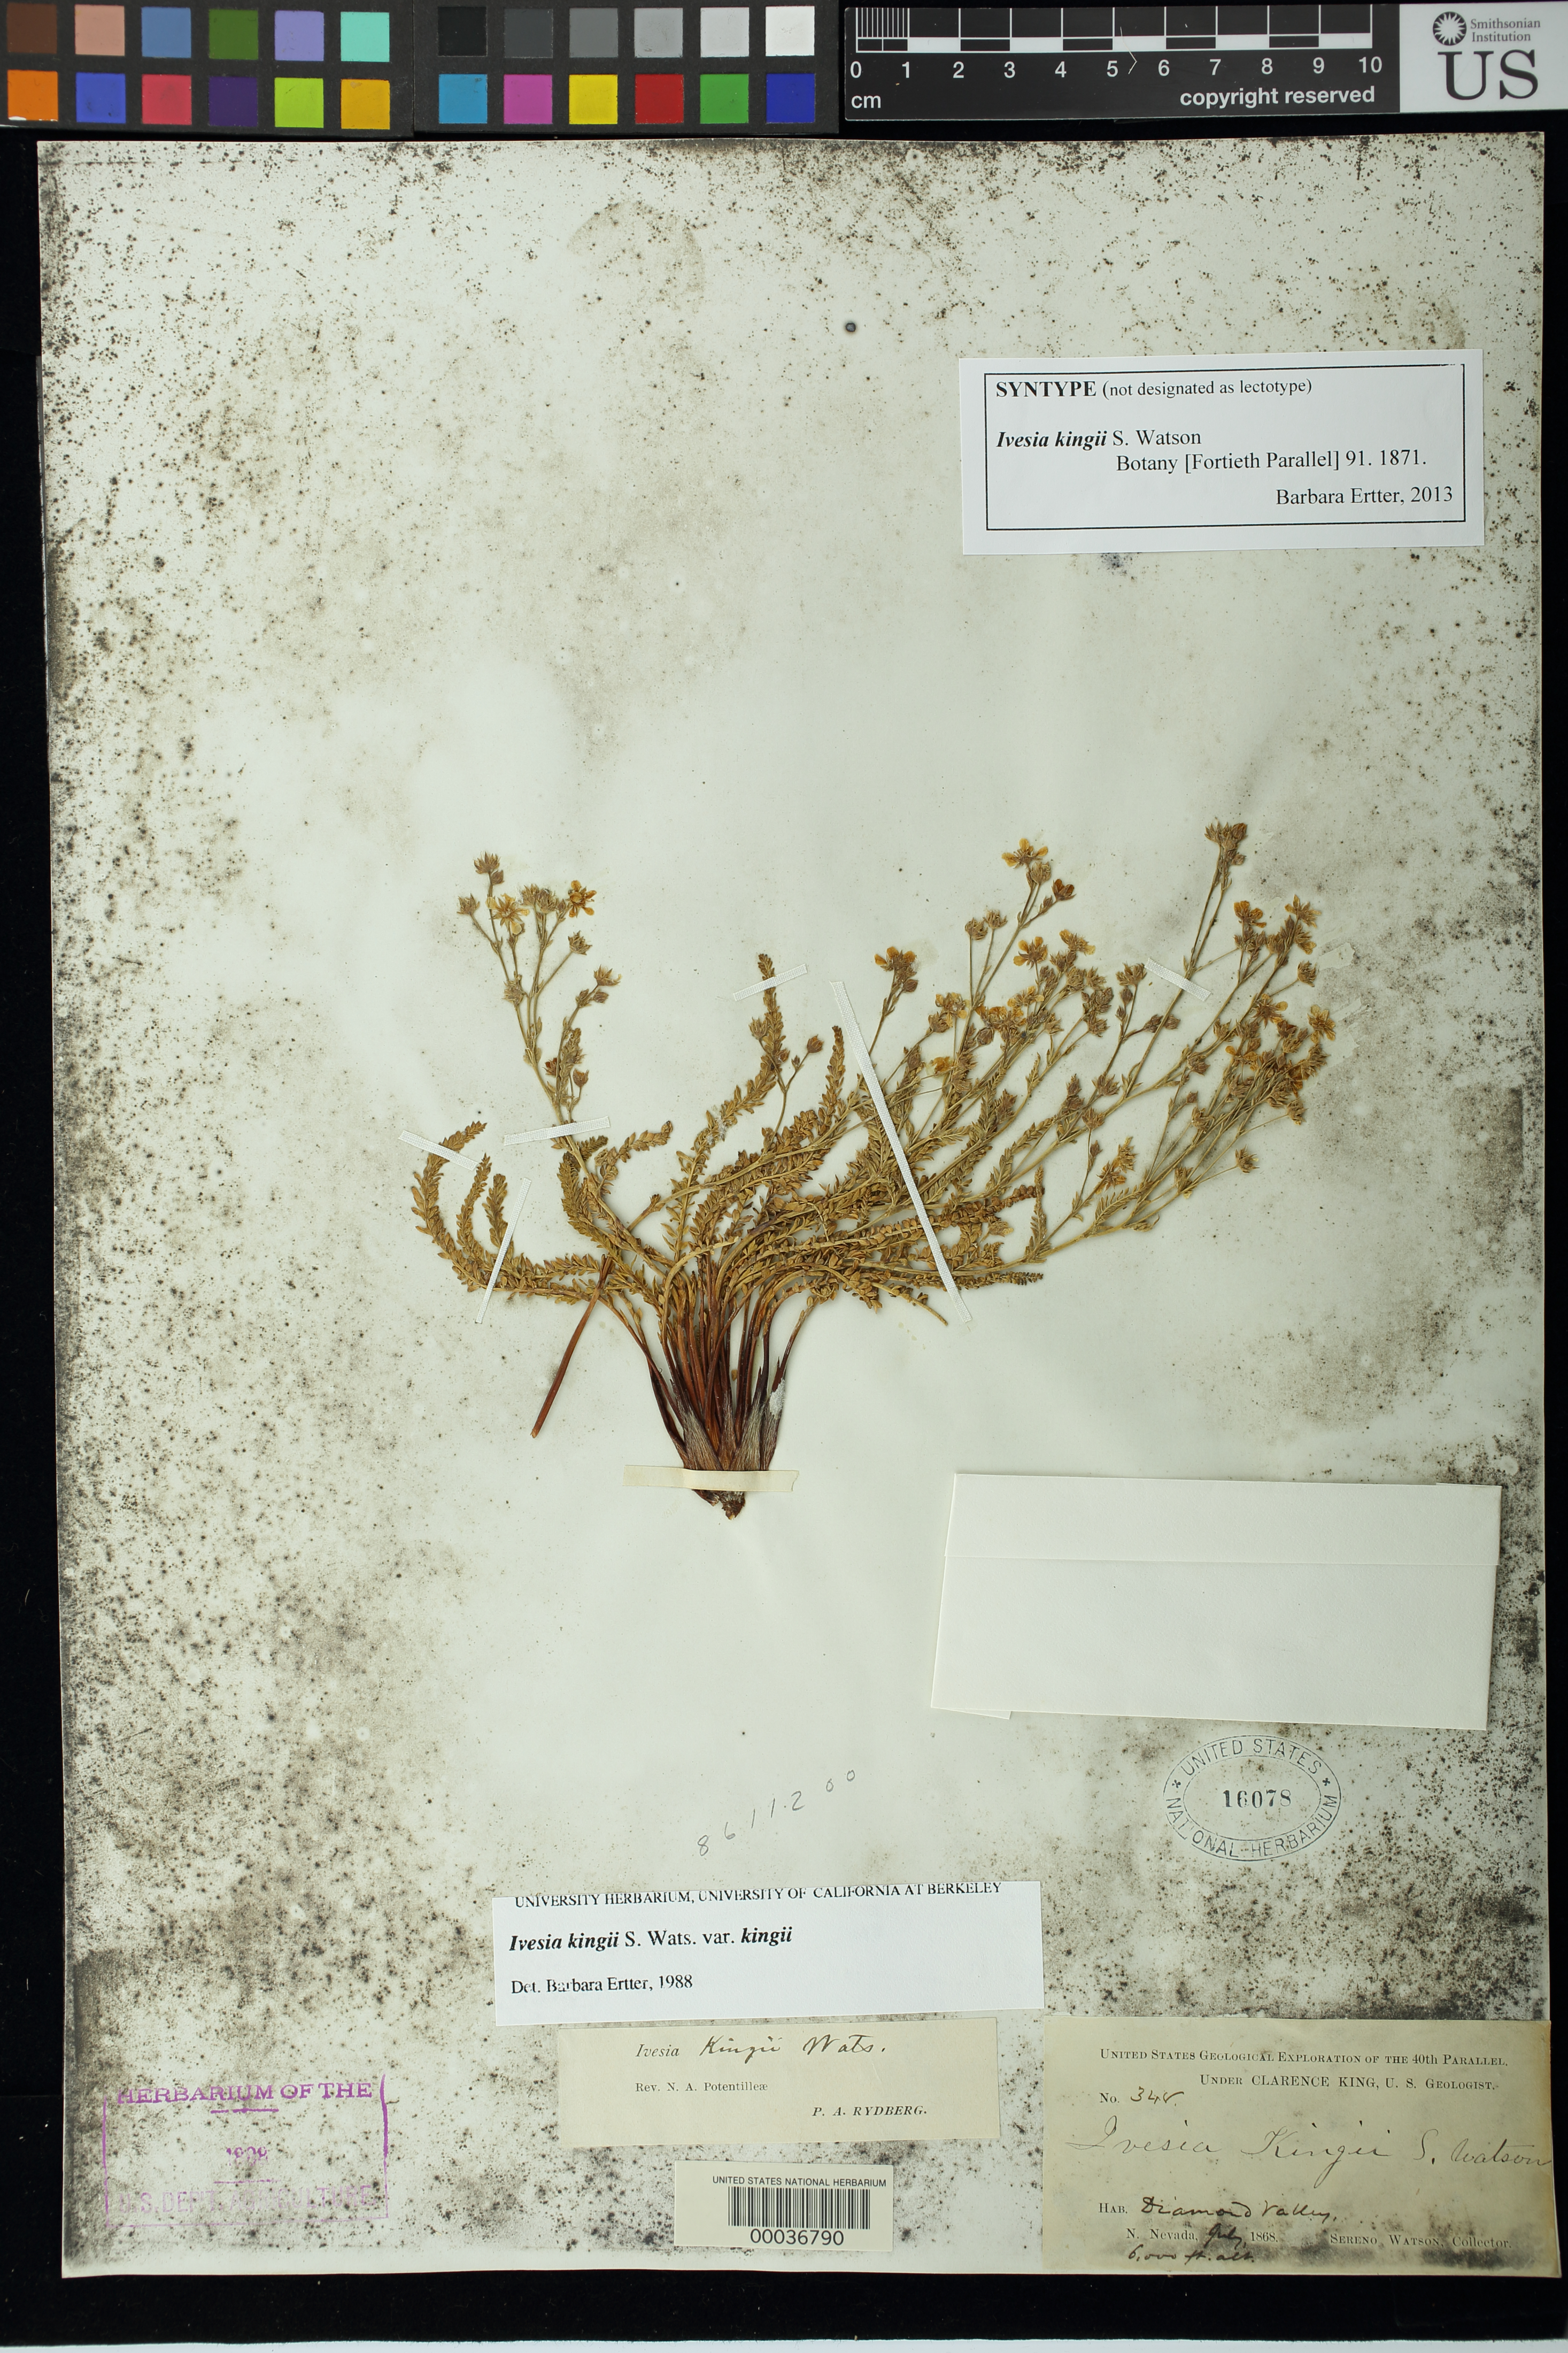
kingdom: Plantae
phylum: Tracheophyta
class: Magnoliopsida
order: Rosales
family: Rosaceae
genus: Ivesia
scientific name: Ivesia kingii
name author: S. Watson in C. King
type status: Syntype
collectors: S. Watson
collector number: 348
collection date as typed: Jul 1868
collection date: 1868-07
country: United States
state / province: Nevada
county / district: White Pine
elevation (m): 1829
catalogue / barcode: US 16078